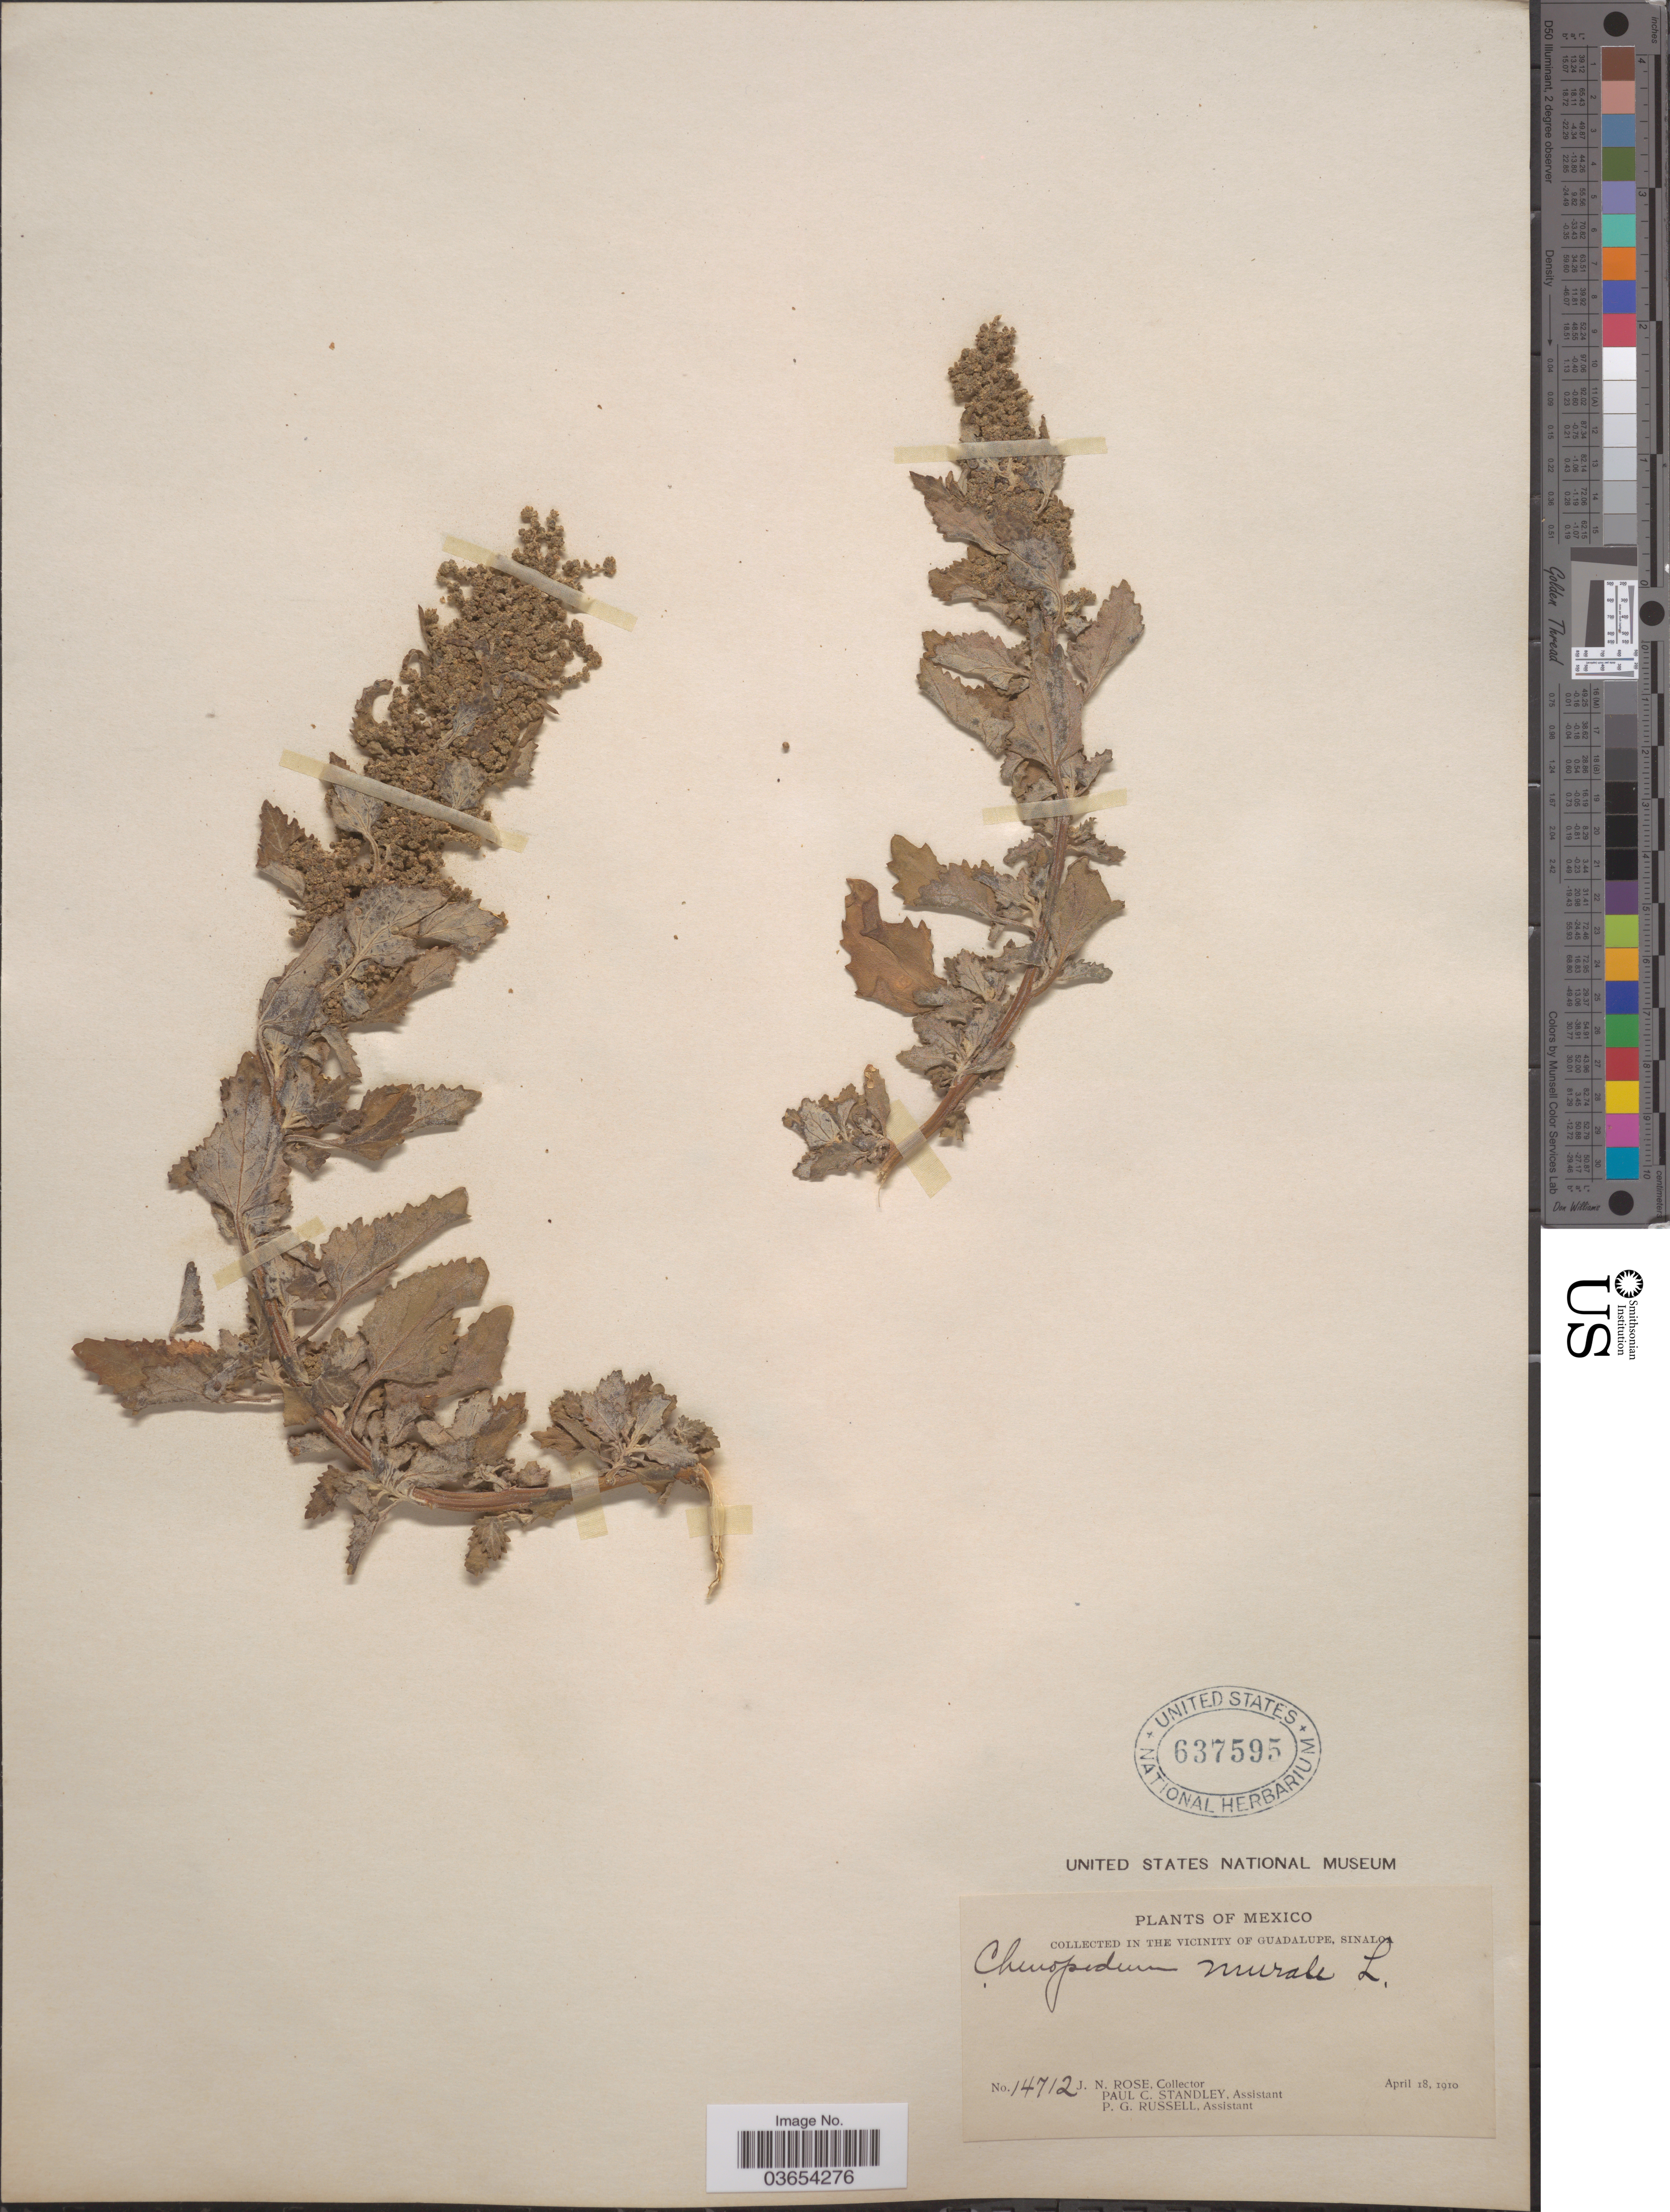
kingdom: Plantae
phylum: Tracheophyta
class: Magnoliopsida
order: Caryophyllales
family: Amaranthaceae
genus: Chenopodium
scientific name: Chenopodium murale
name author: L.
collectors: J. N. Rose, P. C. Standley & P. G. Russell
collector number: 14712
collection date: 1910-04-18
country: Mexico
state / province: Sinaloa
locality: In the vicinity of Guadalupe.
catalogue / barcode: US 637595